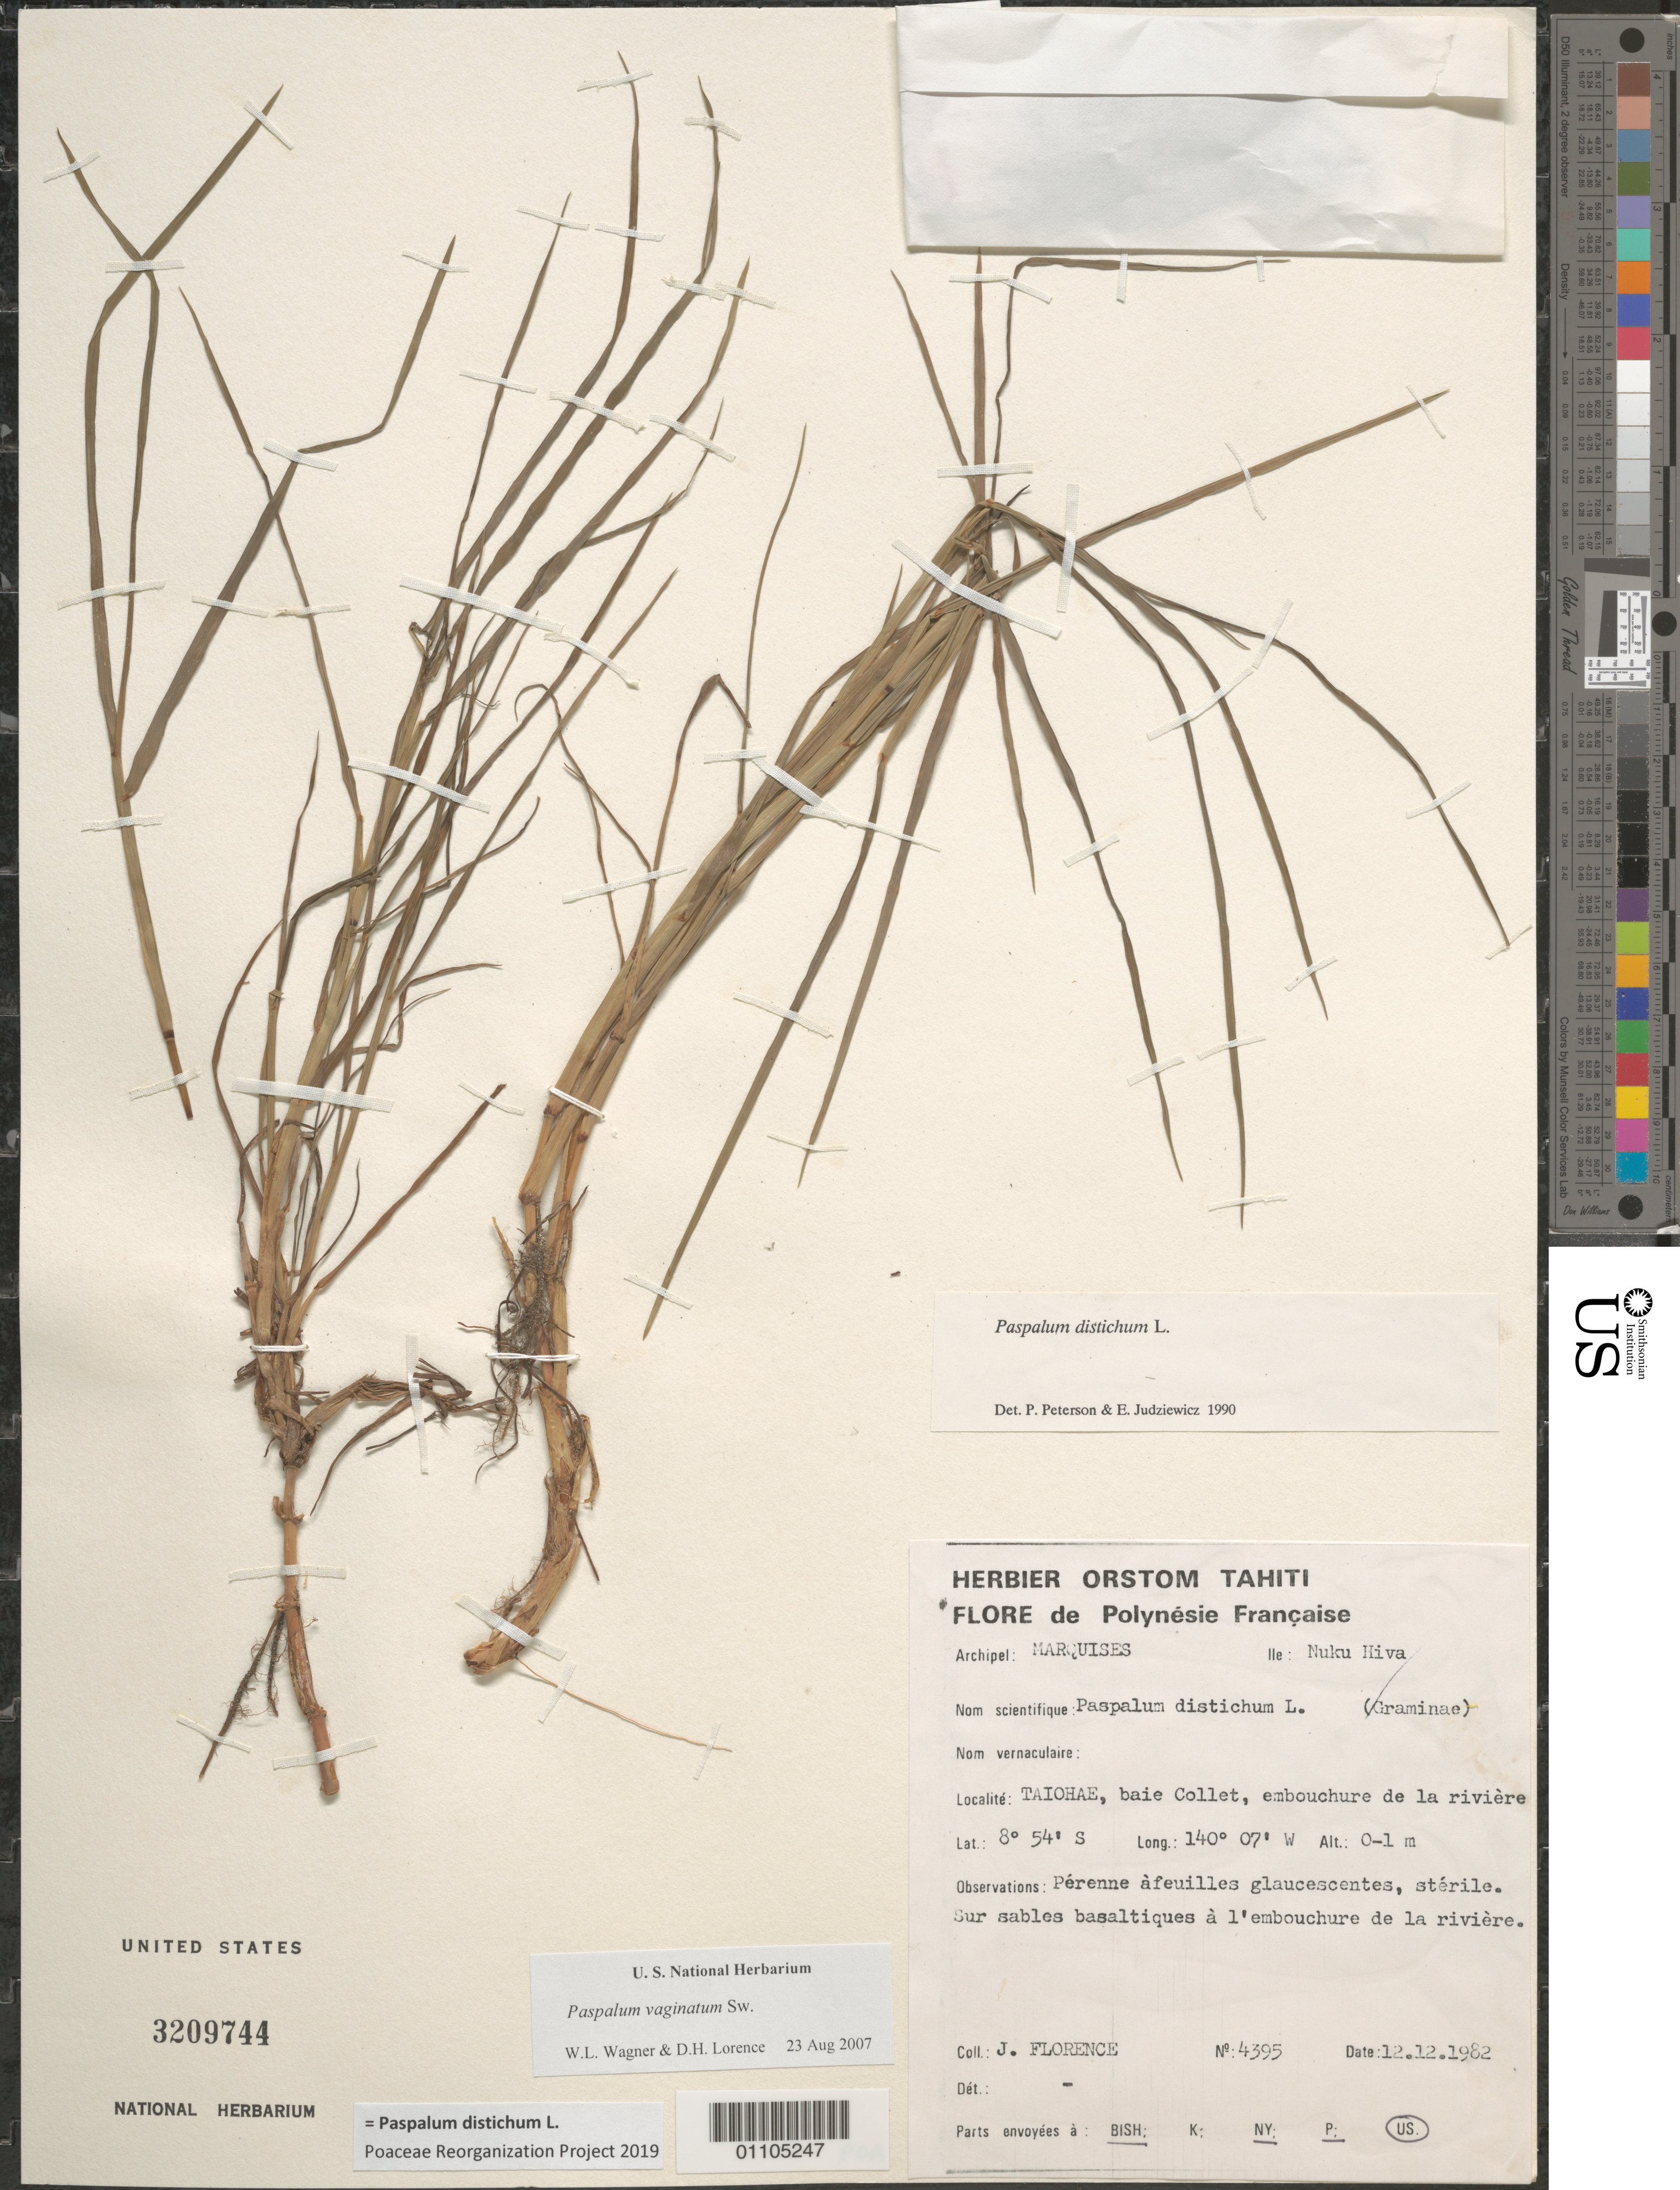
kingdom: Plantae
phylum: Tracheophyta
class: Liliopsida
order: Poales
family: Poaceae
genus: Paspalum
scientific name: Paspalum vaginatum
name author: Sw.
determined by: Wagner, W. L.; Lorence, David H.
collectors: J. Florence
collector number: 4395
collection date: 1982-12-12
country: French Polynesia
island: Nuku Hiva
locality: Taiohae, baie Collet, embrouchure de la riviere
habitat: sur sables basaltiques a l'embouchure de la riviere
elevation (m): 0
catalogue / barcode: US 3209744